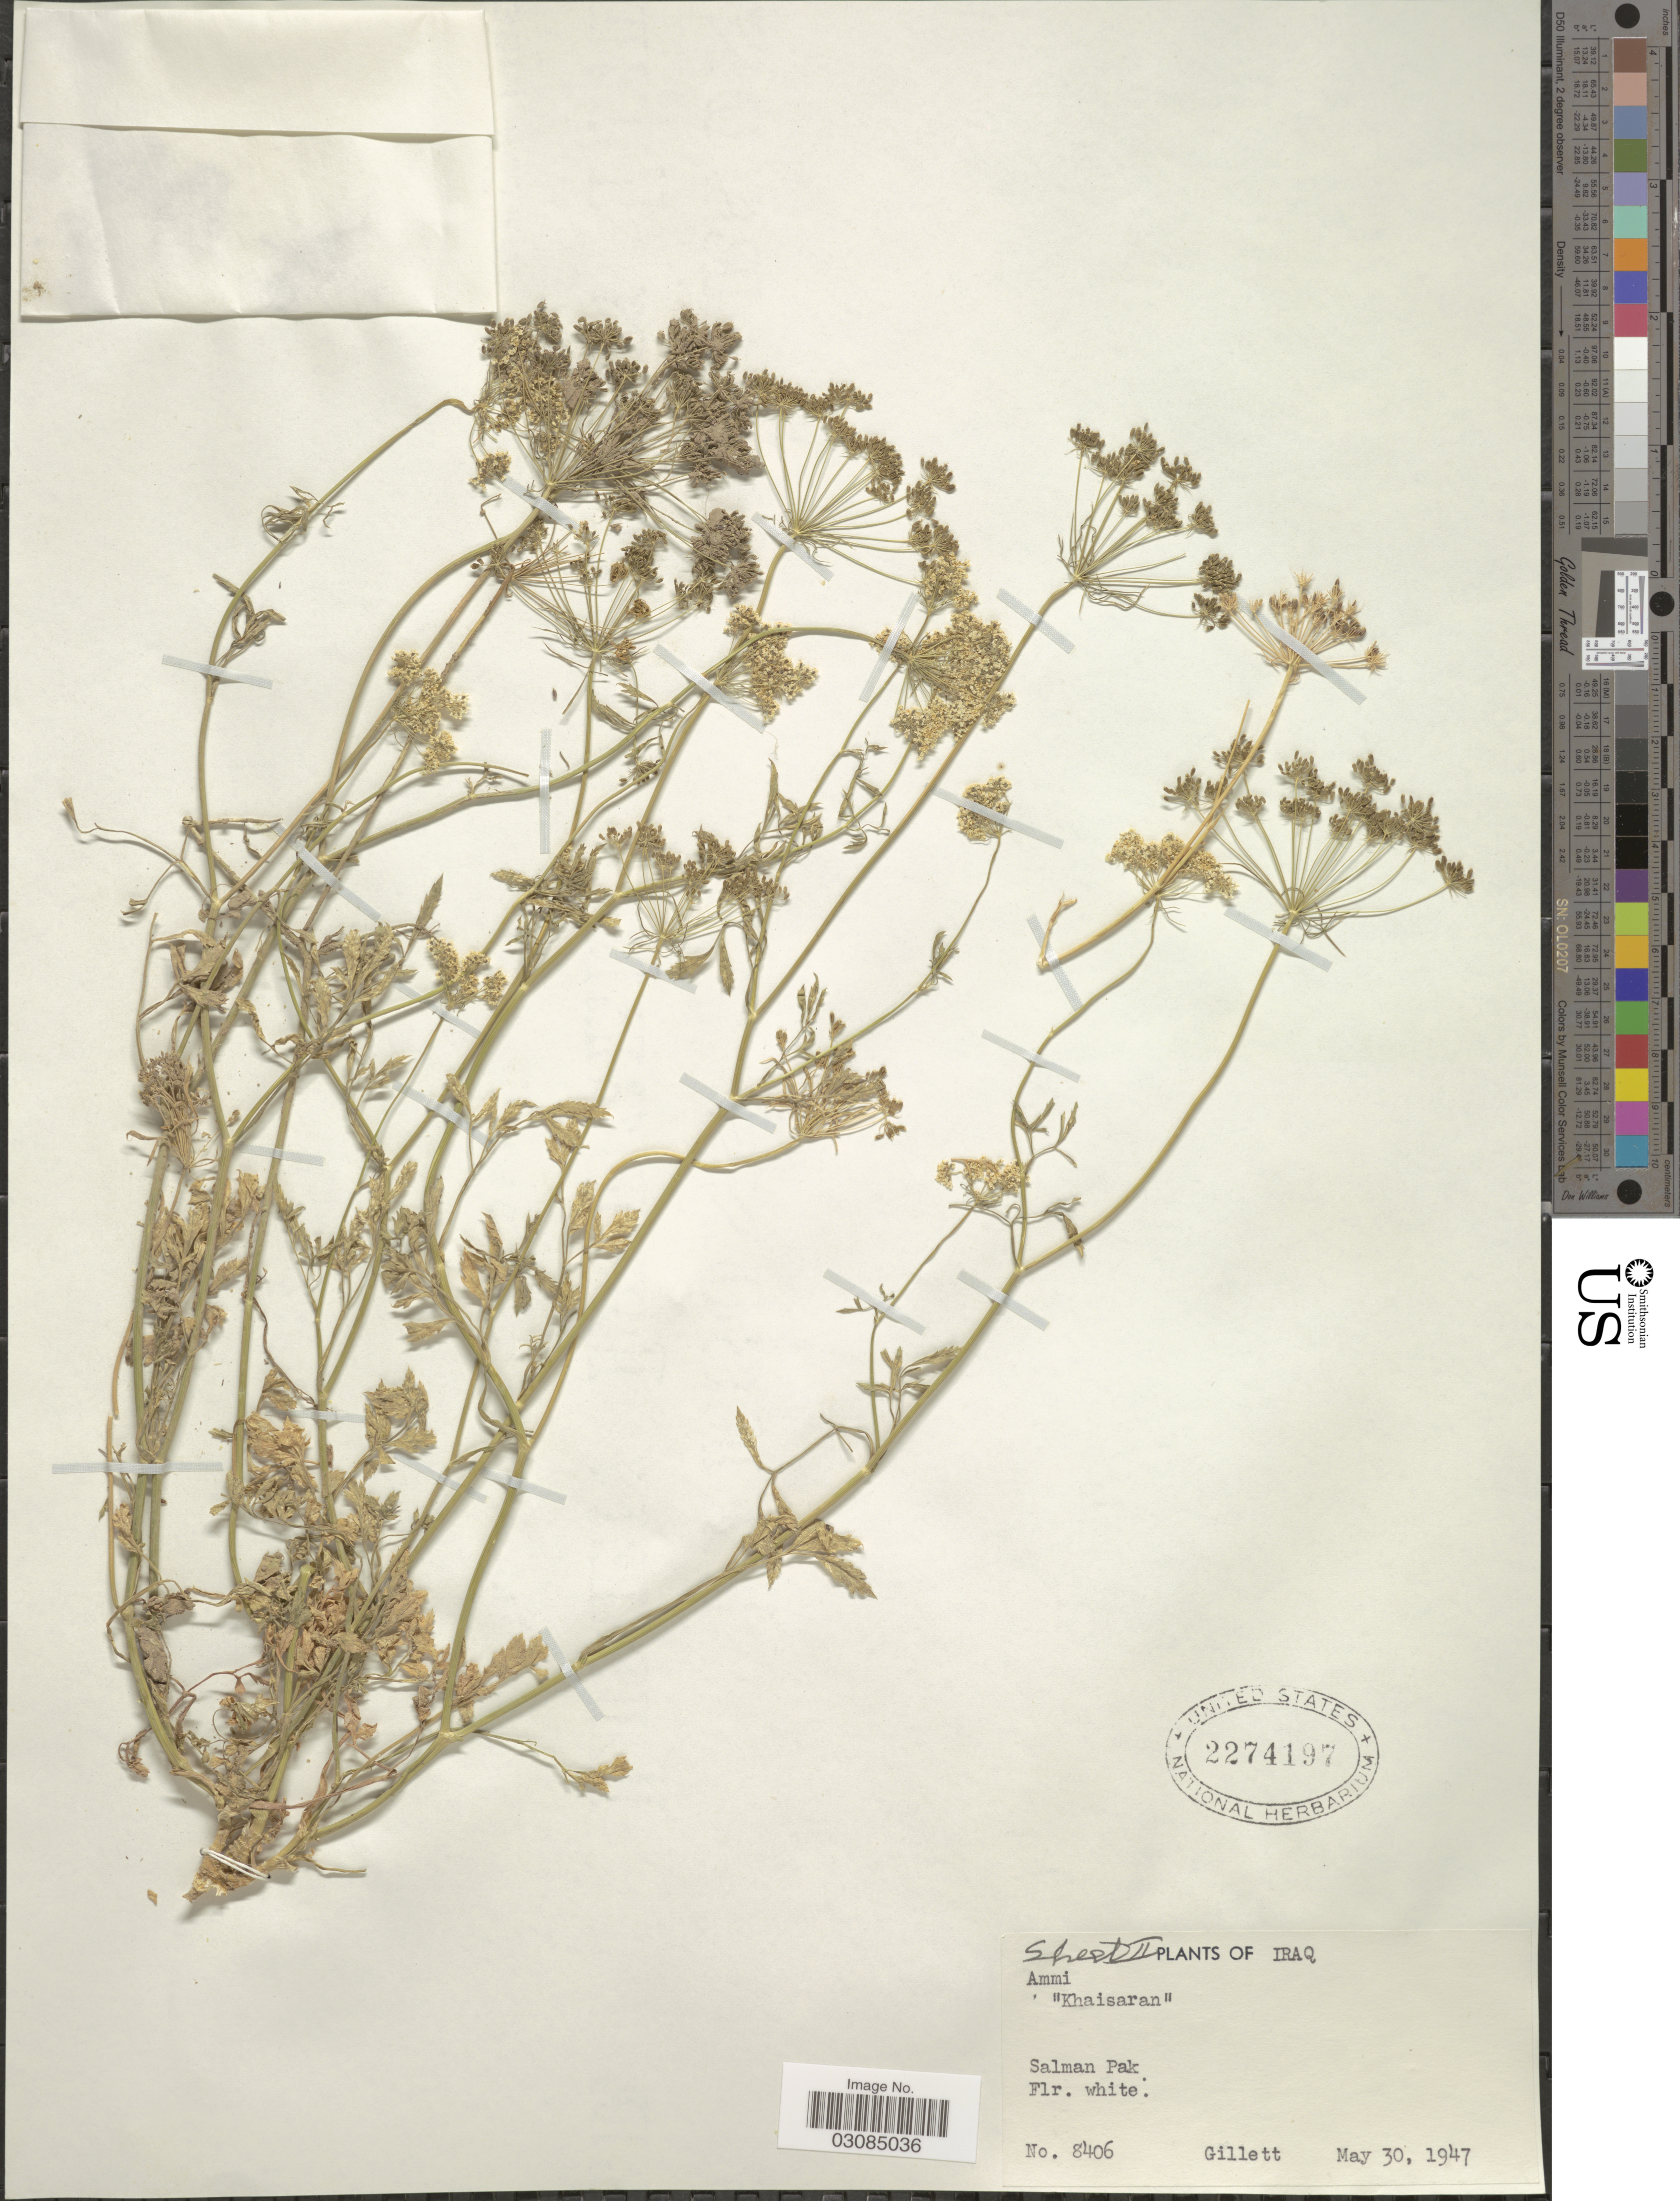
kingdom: Plantae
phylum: Tracheophyta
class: Magnoliopsida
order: Ericales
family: Ericaceae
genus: Psammisia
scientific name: Psammisia sp.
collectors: Gillett, --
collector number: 8406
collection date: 1947-05-30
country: Iraq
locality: Salman Pak.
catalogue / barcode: US 2274197